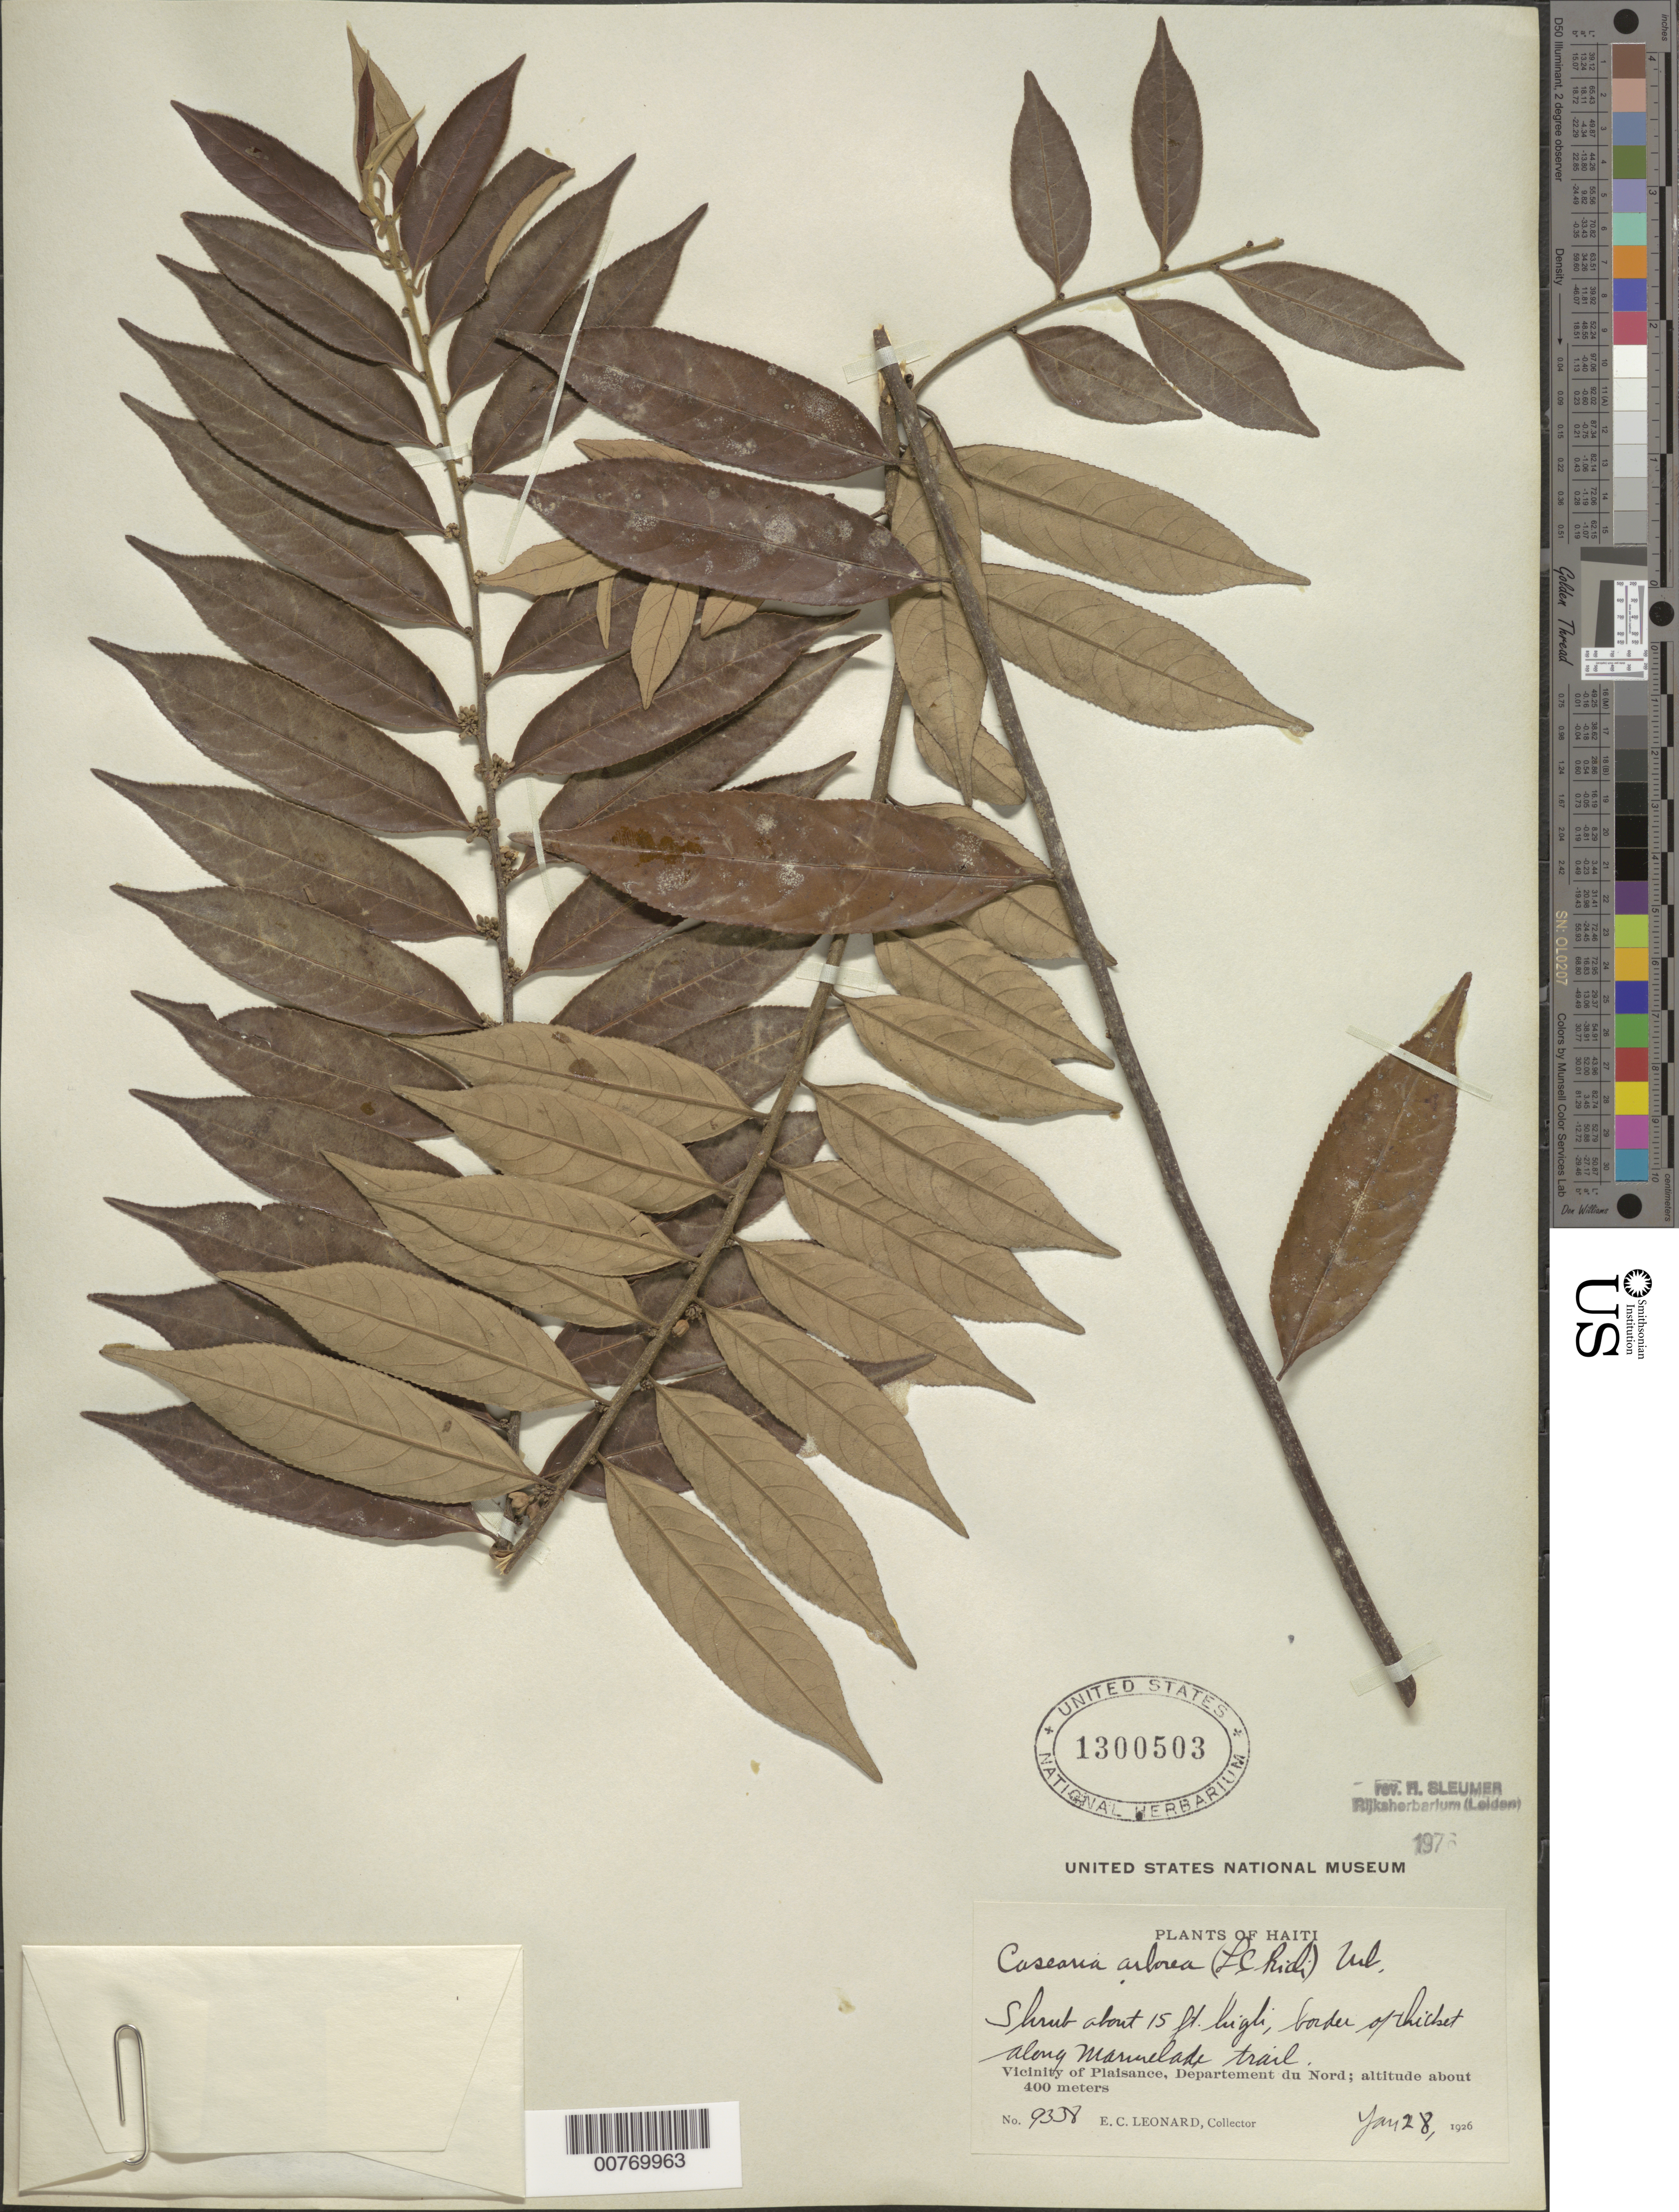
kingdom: Plantae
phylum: Tracheophyta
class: Magnoliopsida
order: Malpighiales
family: Salicaceae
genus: Casearia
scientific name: Casearia arborea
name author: (Rich.) Urb.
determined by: Sleumer, H. O.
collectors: E. C. Leonard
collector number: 9338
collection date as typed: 28 Jan 1926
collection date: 1926-01-28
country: Haiti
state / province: Nord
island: Hispaniola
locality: Vicinity of Plaisance, Department of Nord.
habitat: Border of thicket along Marmelade trail.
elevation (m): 400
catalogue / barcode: US 1300503